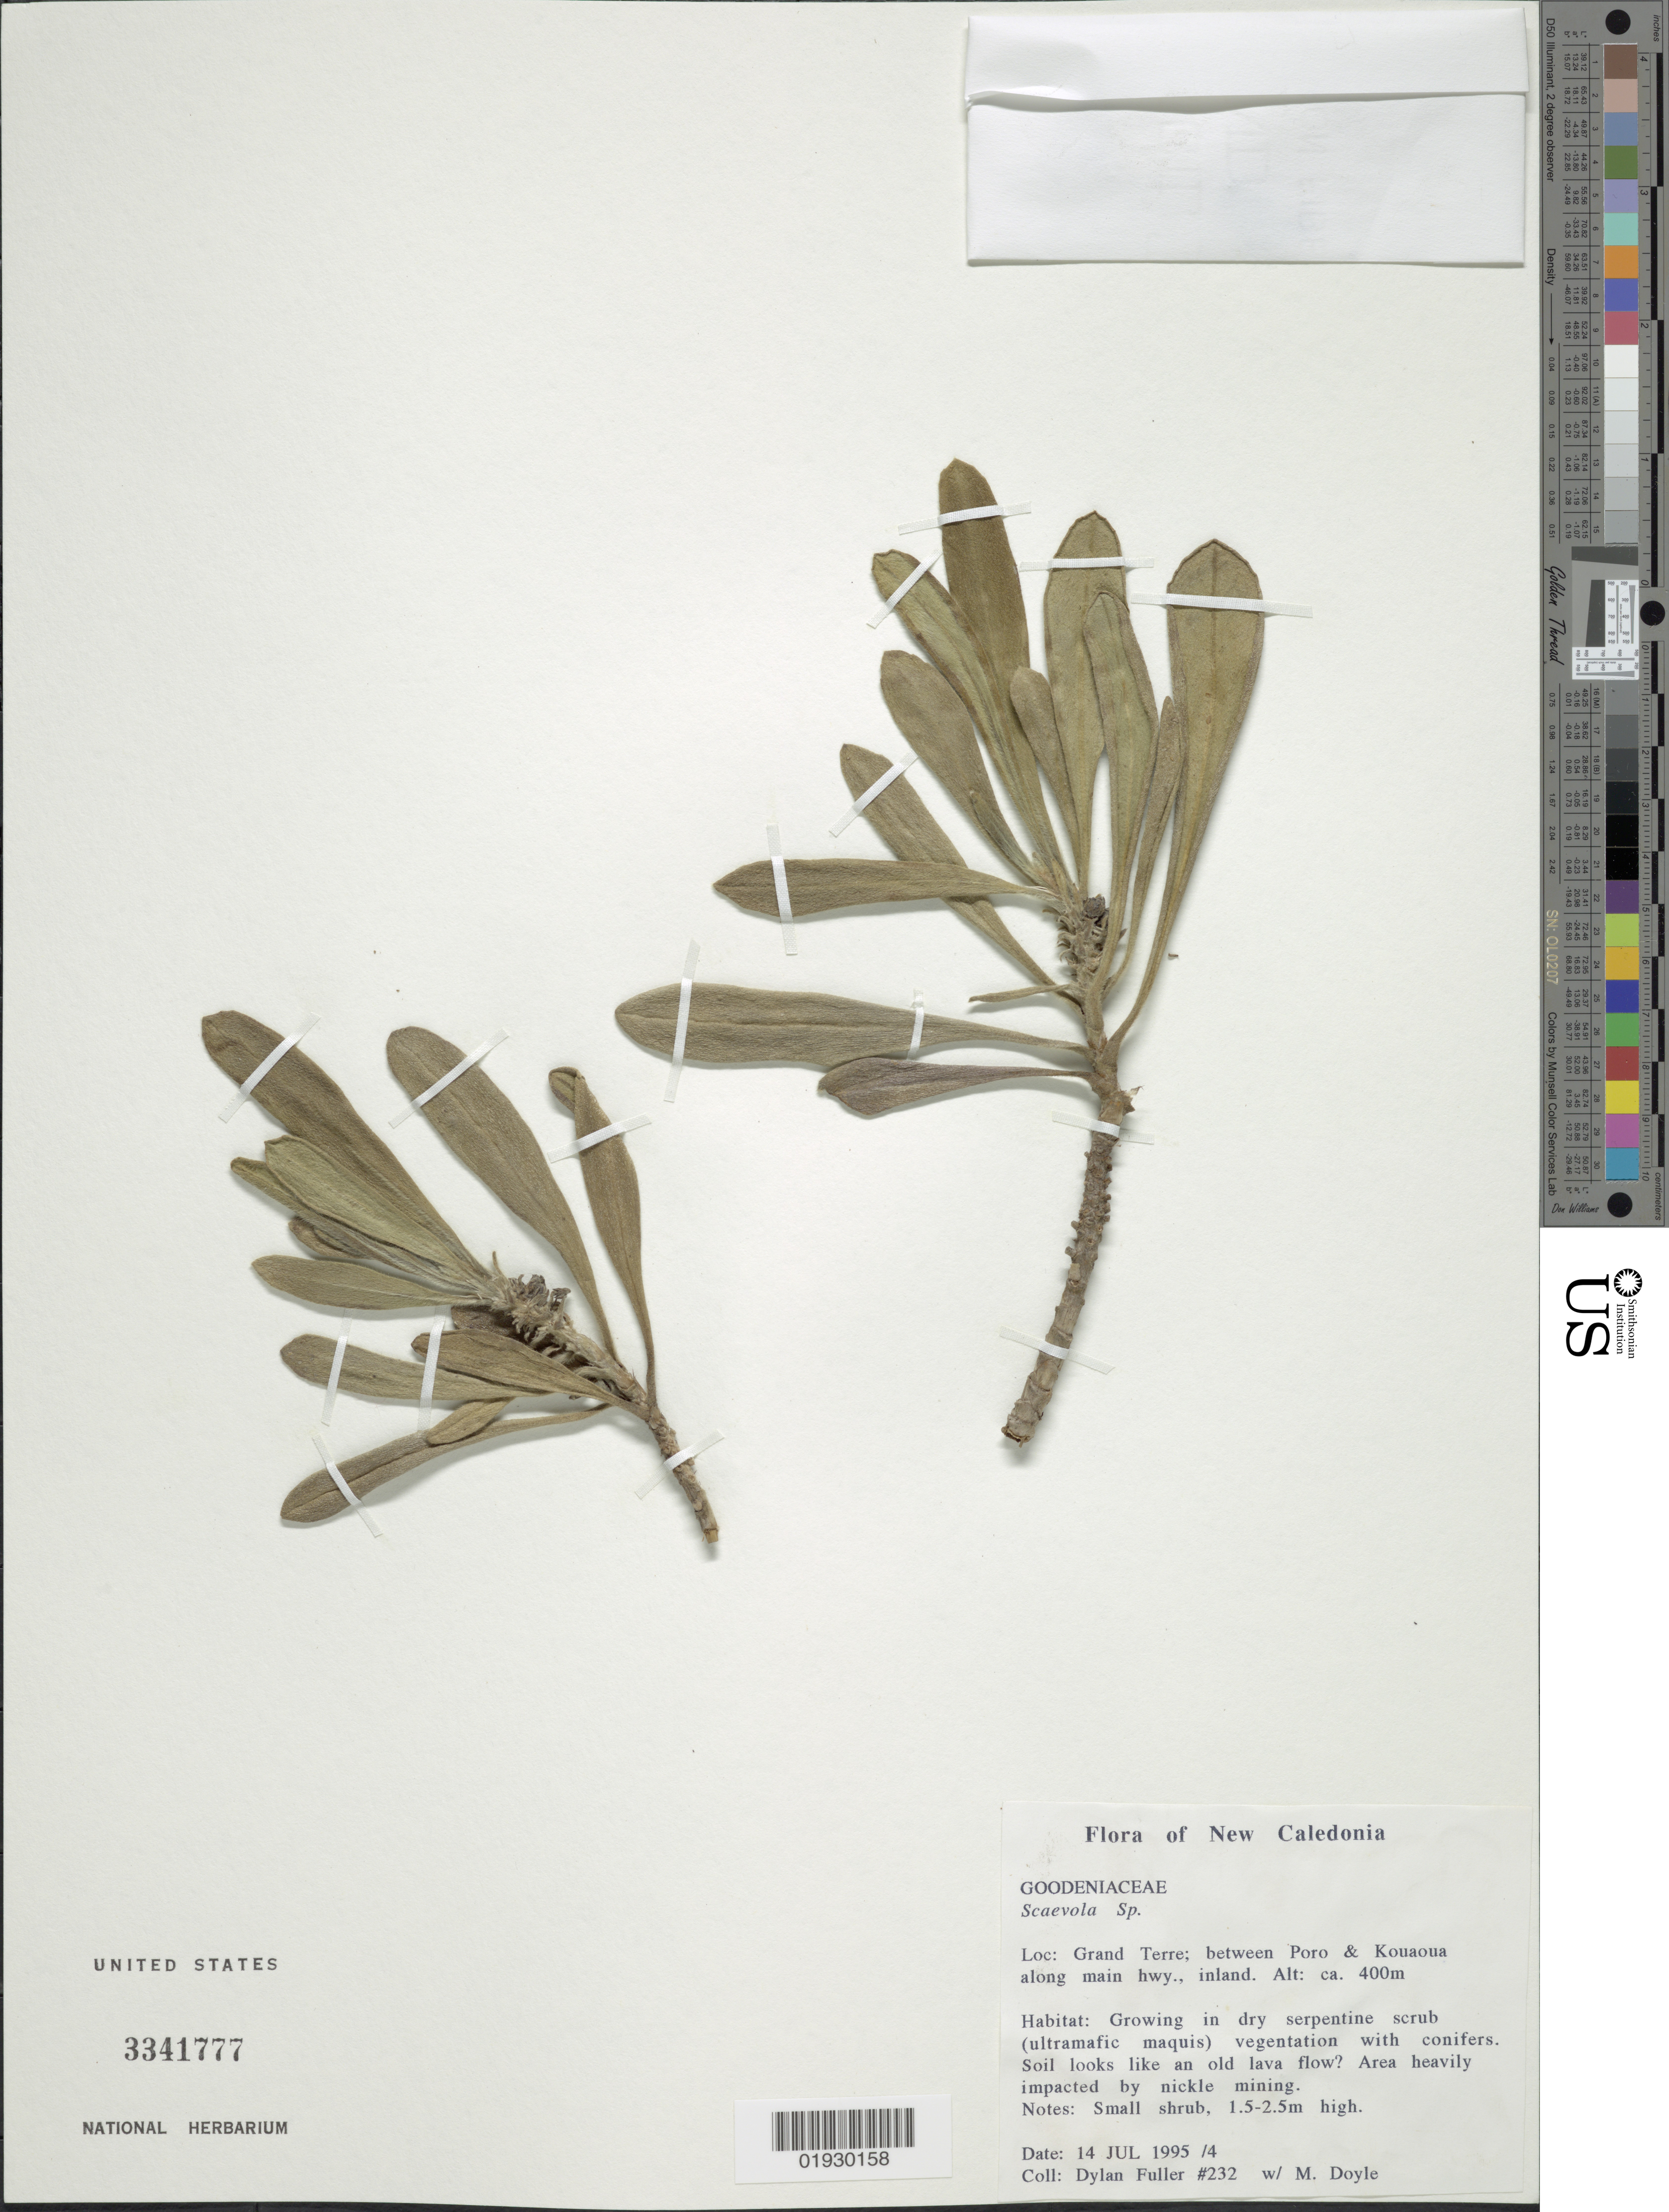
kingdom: Plantae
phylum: Tracheophyta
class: Magnoliopsida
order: Asterales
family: Goodeniaceae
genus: Scaevola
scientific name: Scaevola sp.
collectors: D. X. Fuller & M. Doyle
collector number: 232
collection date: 1995-07-14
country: New Caledonia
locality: Grand Terre; between Poro & Kouaoua along main hwy.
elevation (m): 400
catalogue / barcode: US 3341777